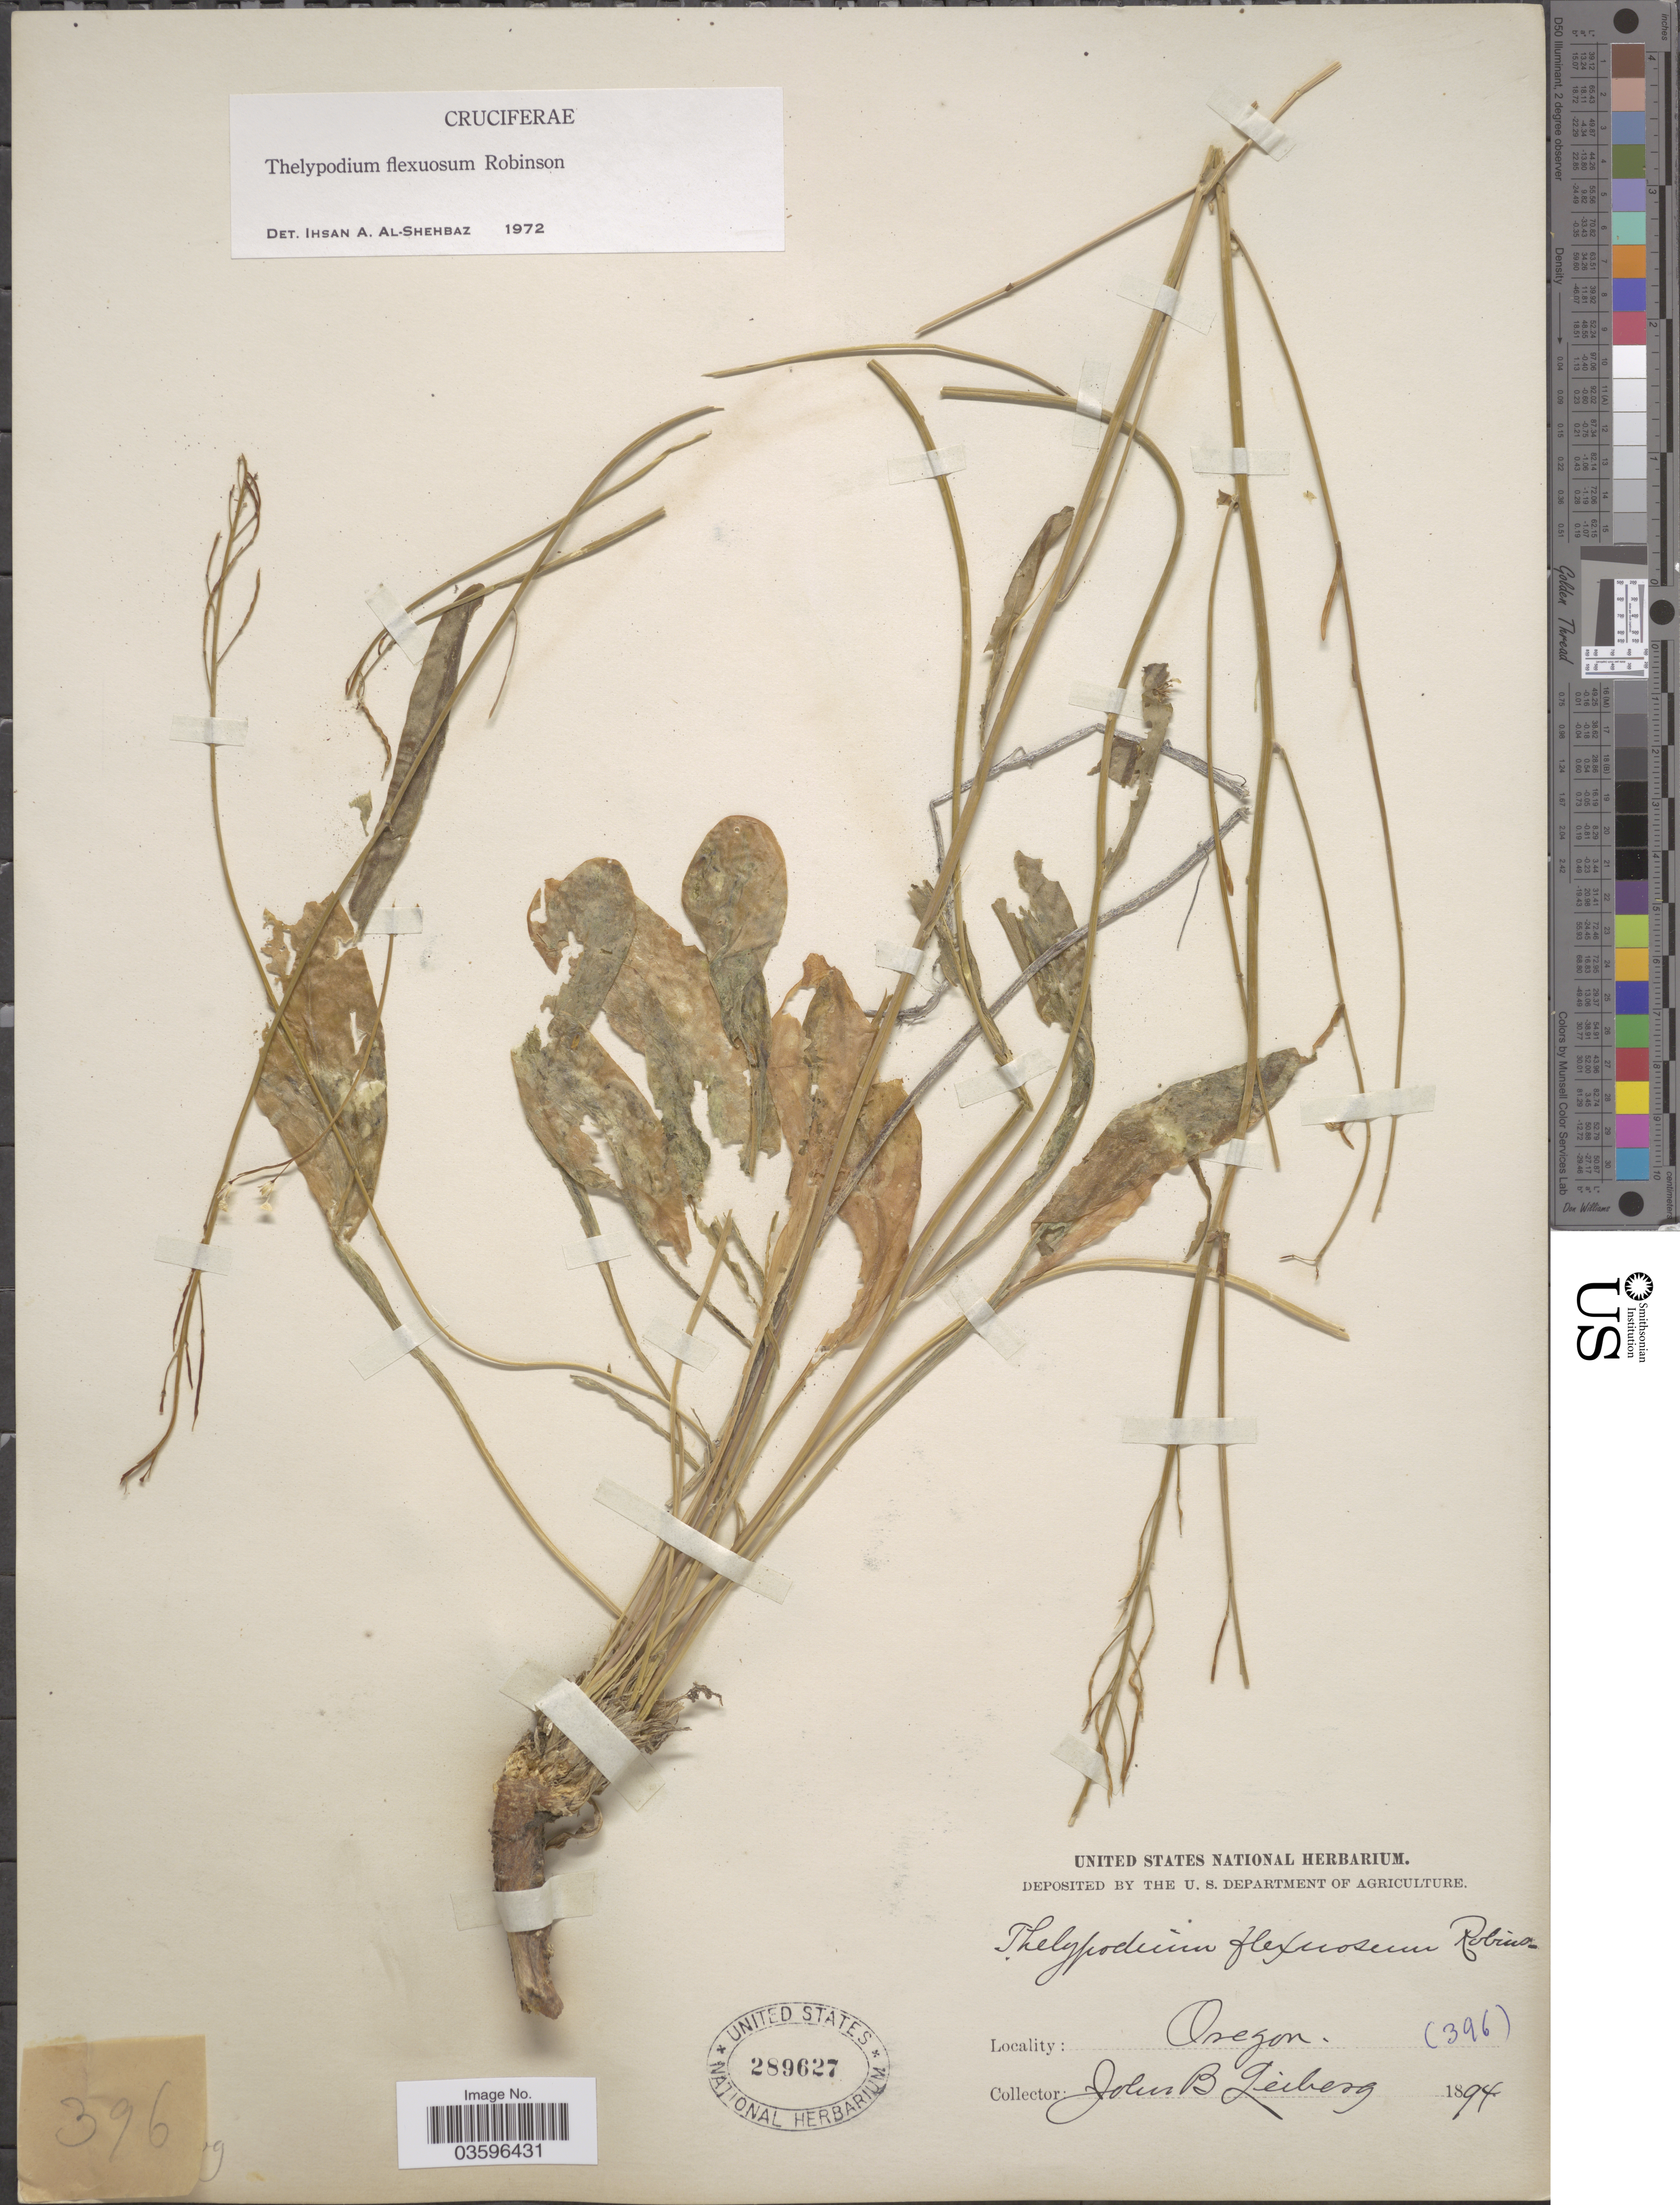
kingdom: Plantae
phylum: Tracheophyta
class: Magnoliopsida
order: Brassicales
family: Brassicaceae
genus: Thelypodium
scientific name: Thelypodium flexuosum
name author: B.L. Rob.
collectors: J. B. Leiberg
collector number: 396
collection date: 1894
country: United States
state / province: Oregon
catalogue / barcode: US 289627